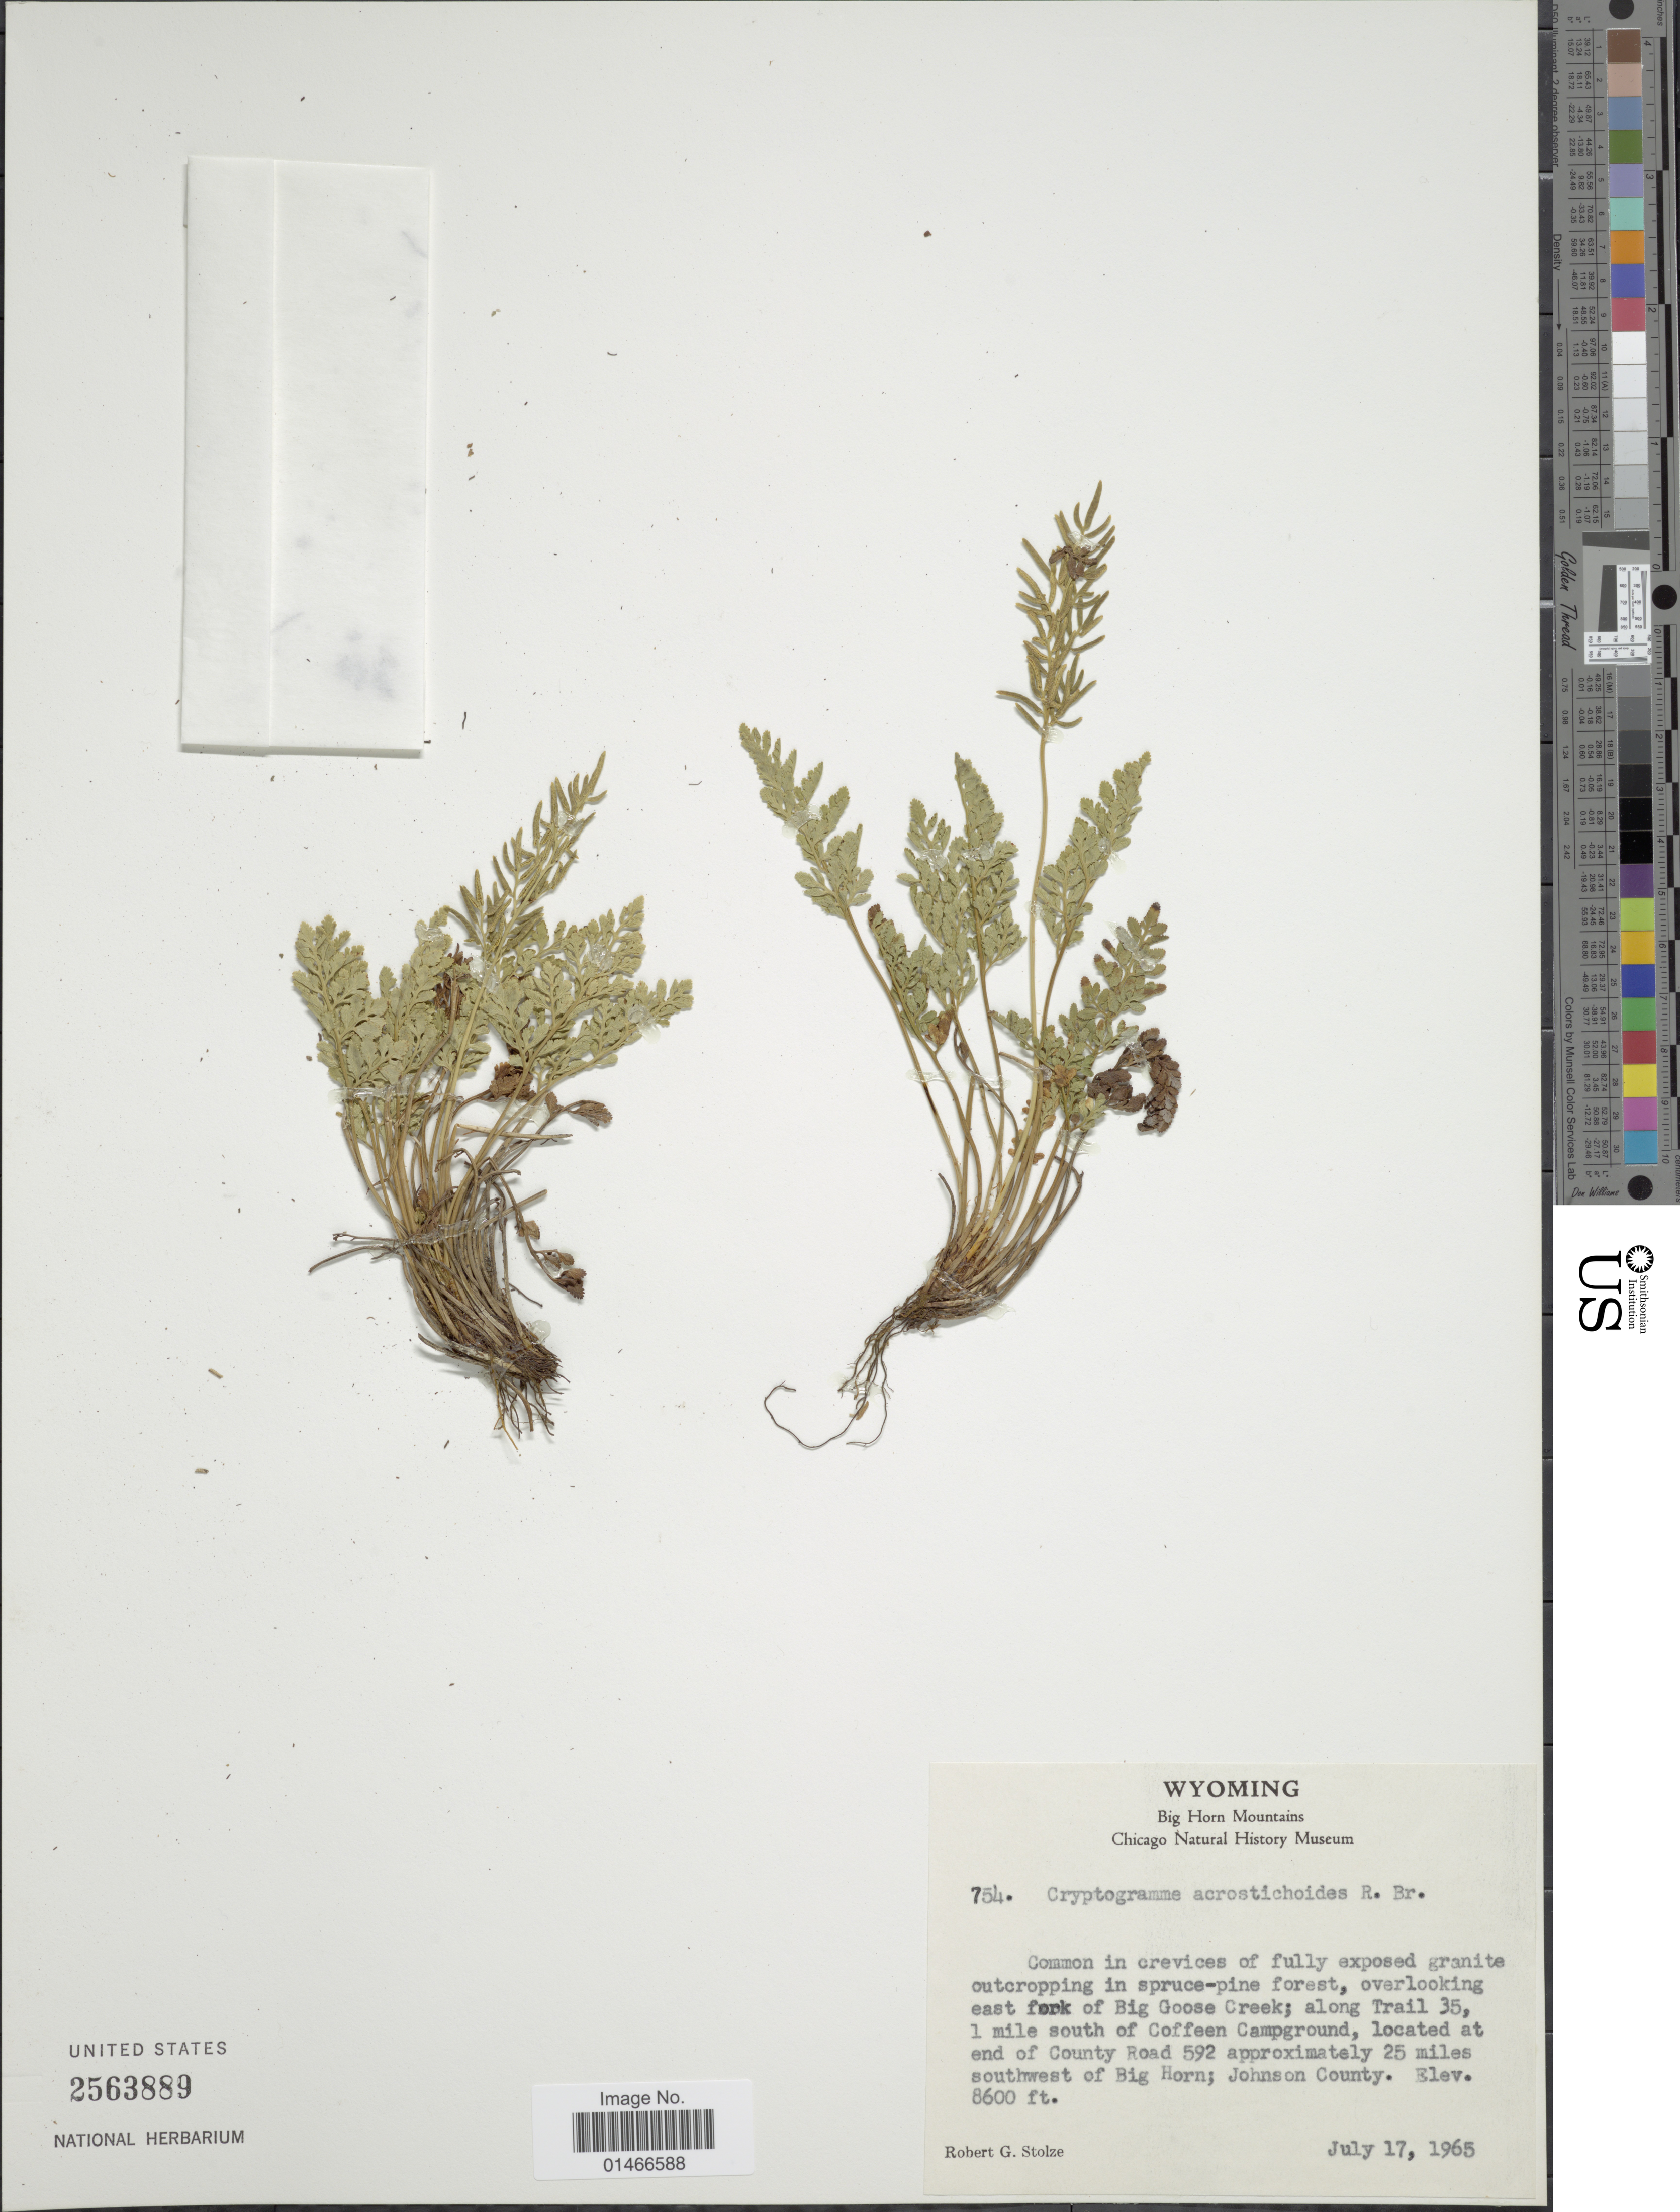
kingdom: Plantae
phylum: Tracheophyta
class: Polypodiopsida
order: Polypodiales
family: Pteridaceae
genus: Cryptogramma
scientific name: Cryptogramma acrostichoides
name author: R. Br.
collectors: R. G. Stolze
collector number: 754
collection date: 1965-07-17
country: United States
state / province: Wyoming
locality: Overlooking east fork of Big Goose Creek; along Trail 35, 1 mile south of Coffeen Campground, located at end of County Road 592 apporximately 25 miles southwest of Big Horn; Johnson County.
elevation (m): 2621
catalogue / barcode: US 2563889